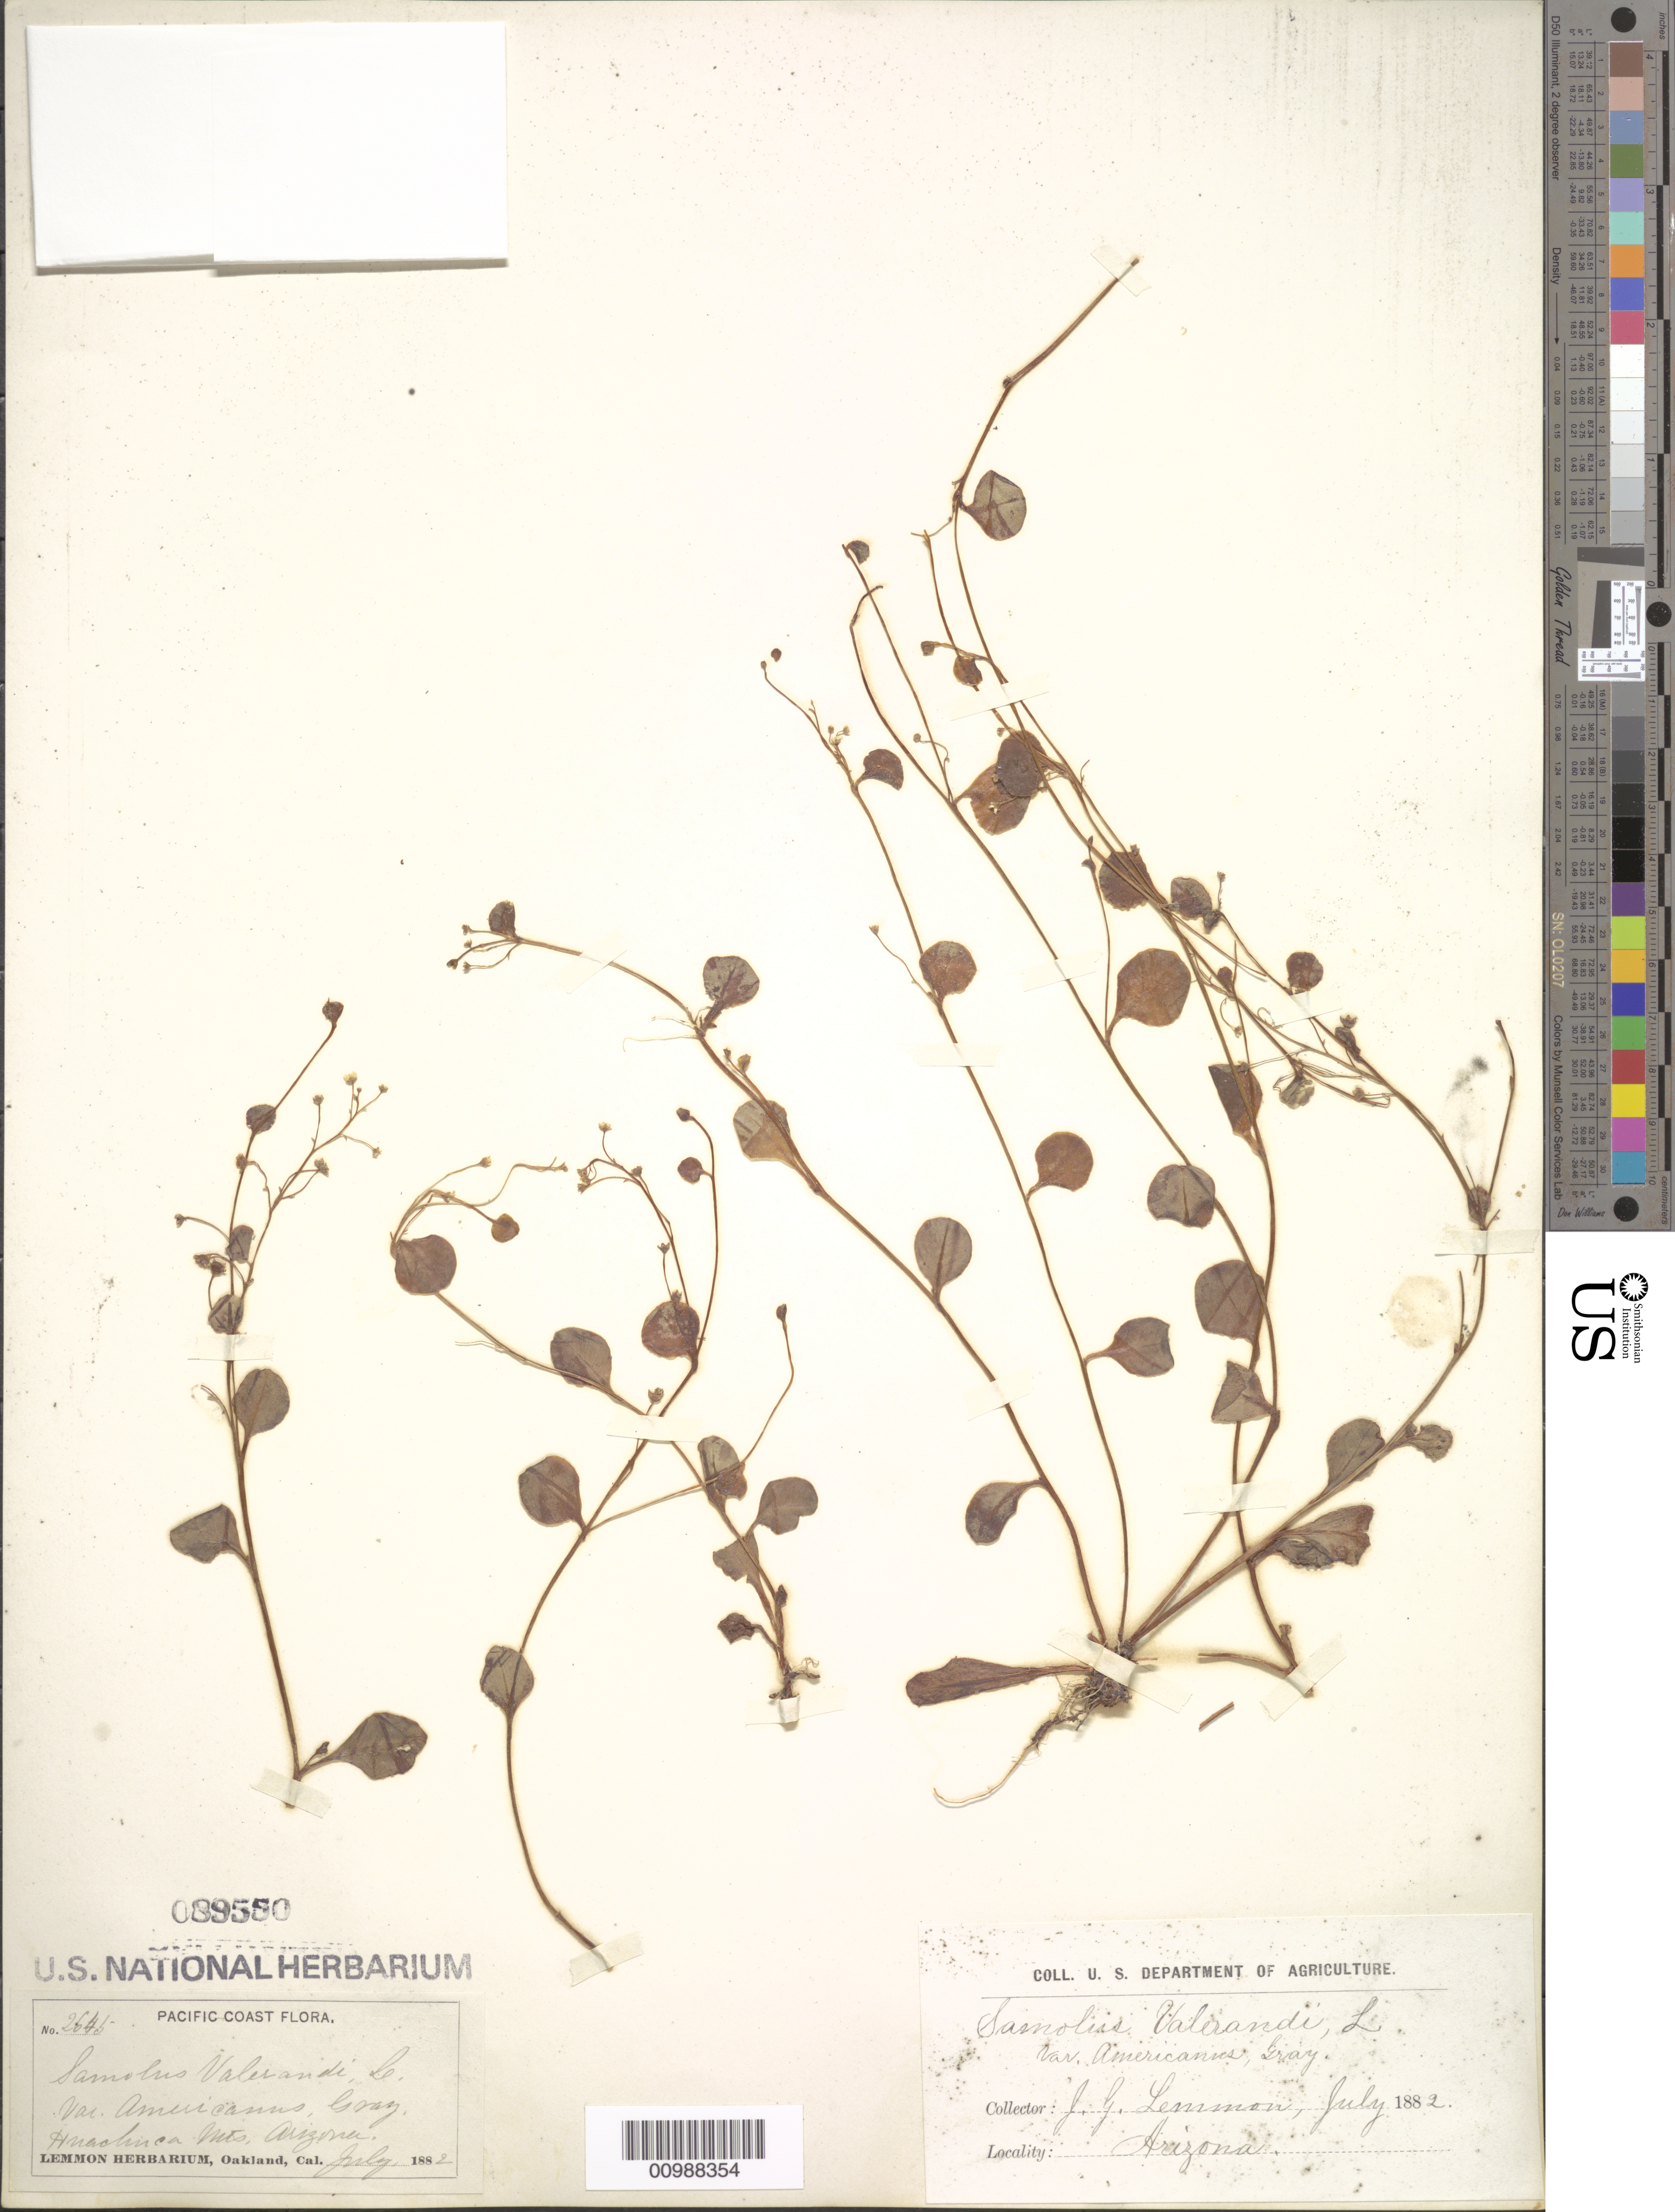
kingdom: Plantae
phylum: Tracheophyta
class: Magnoliopsida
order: Ericales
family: Primulaceae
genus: Samolus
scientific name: Samolus valerandi var. americanus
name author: A. Gray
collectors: J. G. Lemmon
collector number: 2645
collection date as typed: Jul 1882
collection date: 1882-07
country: United States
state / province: Arizona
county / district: Cochise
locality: Huachua Mountains.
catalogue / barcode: US 89550